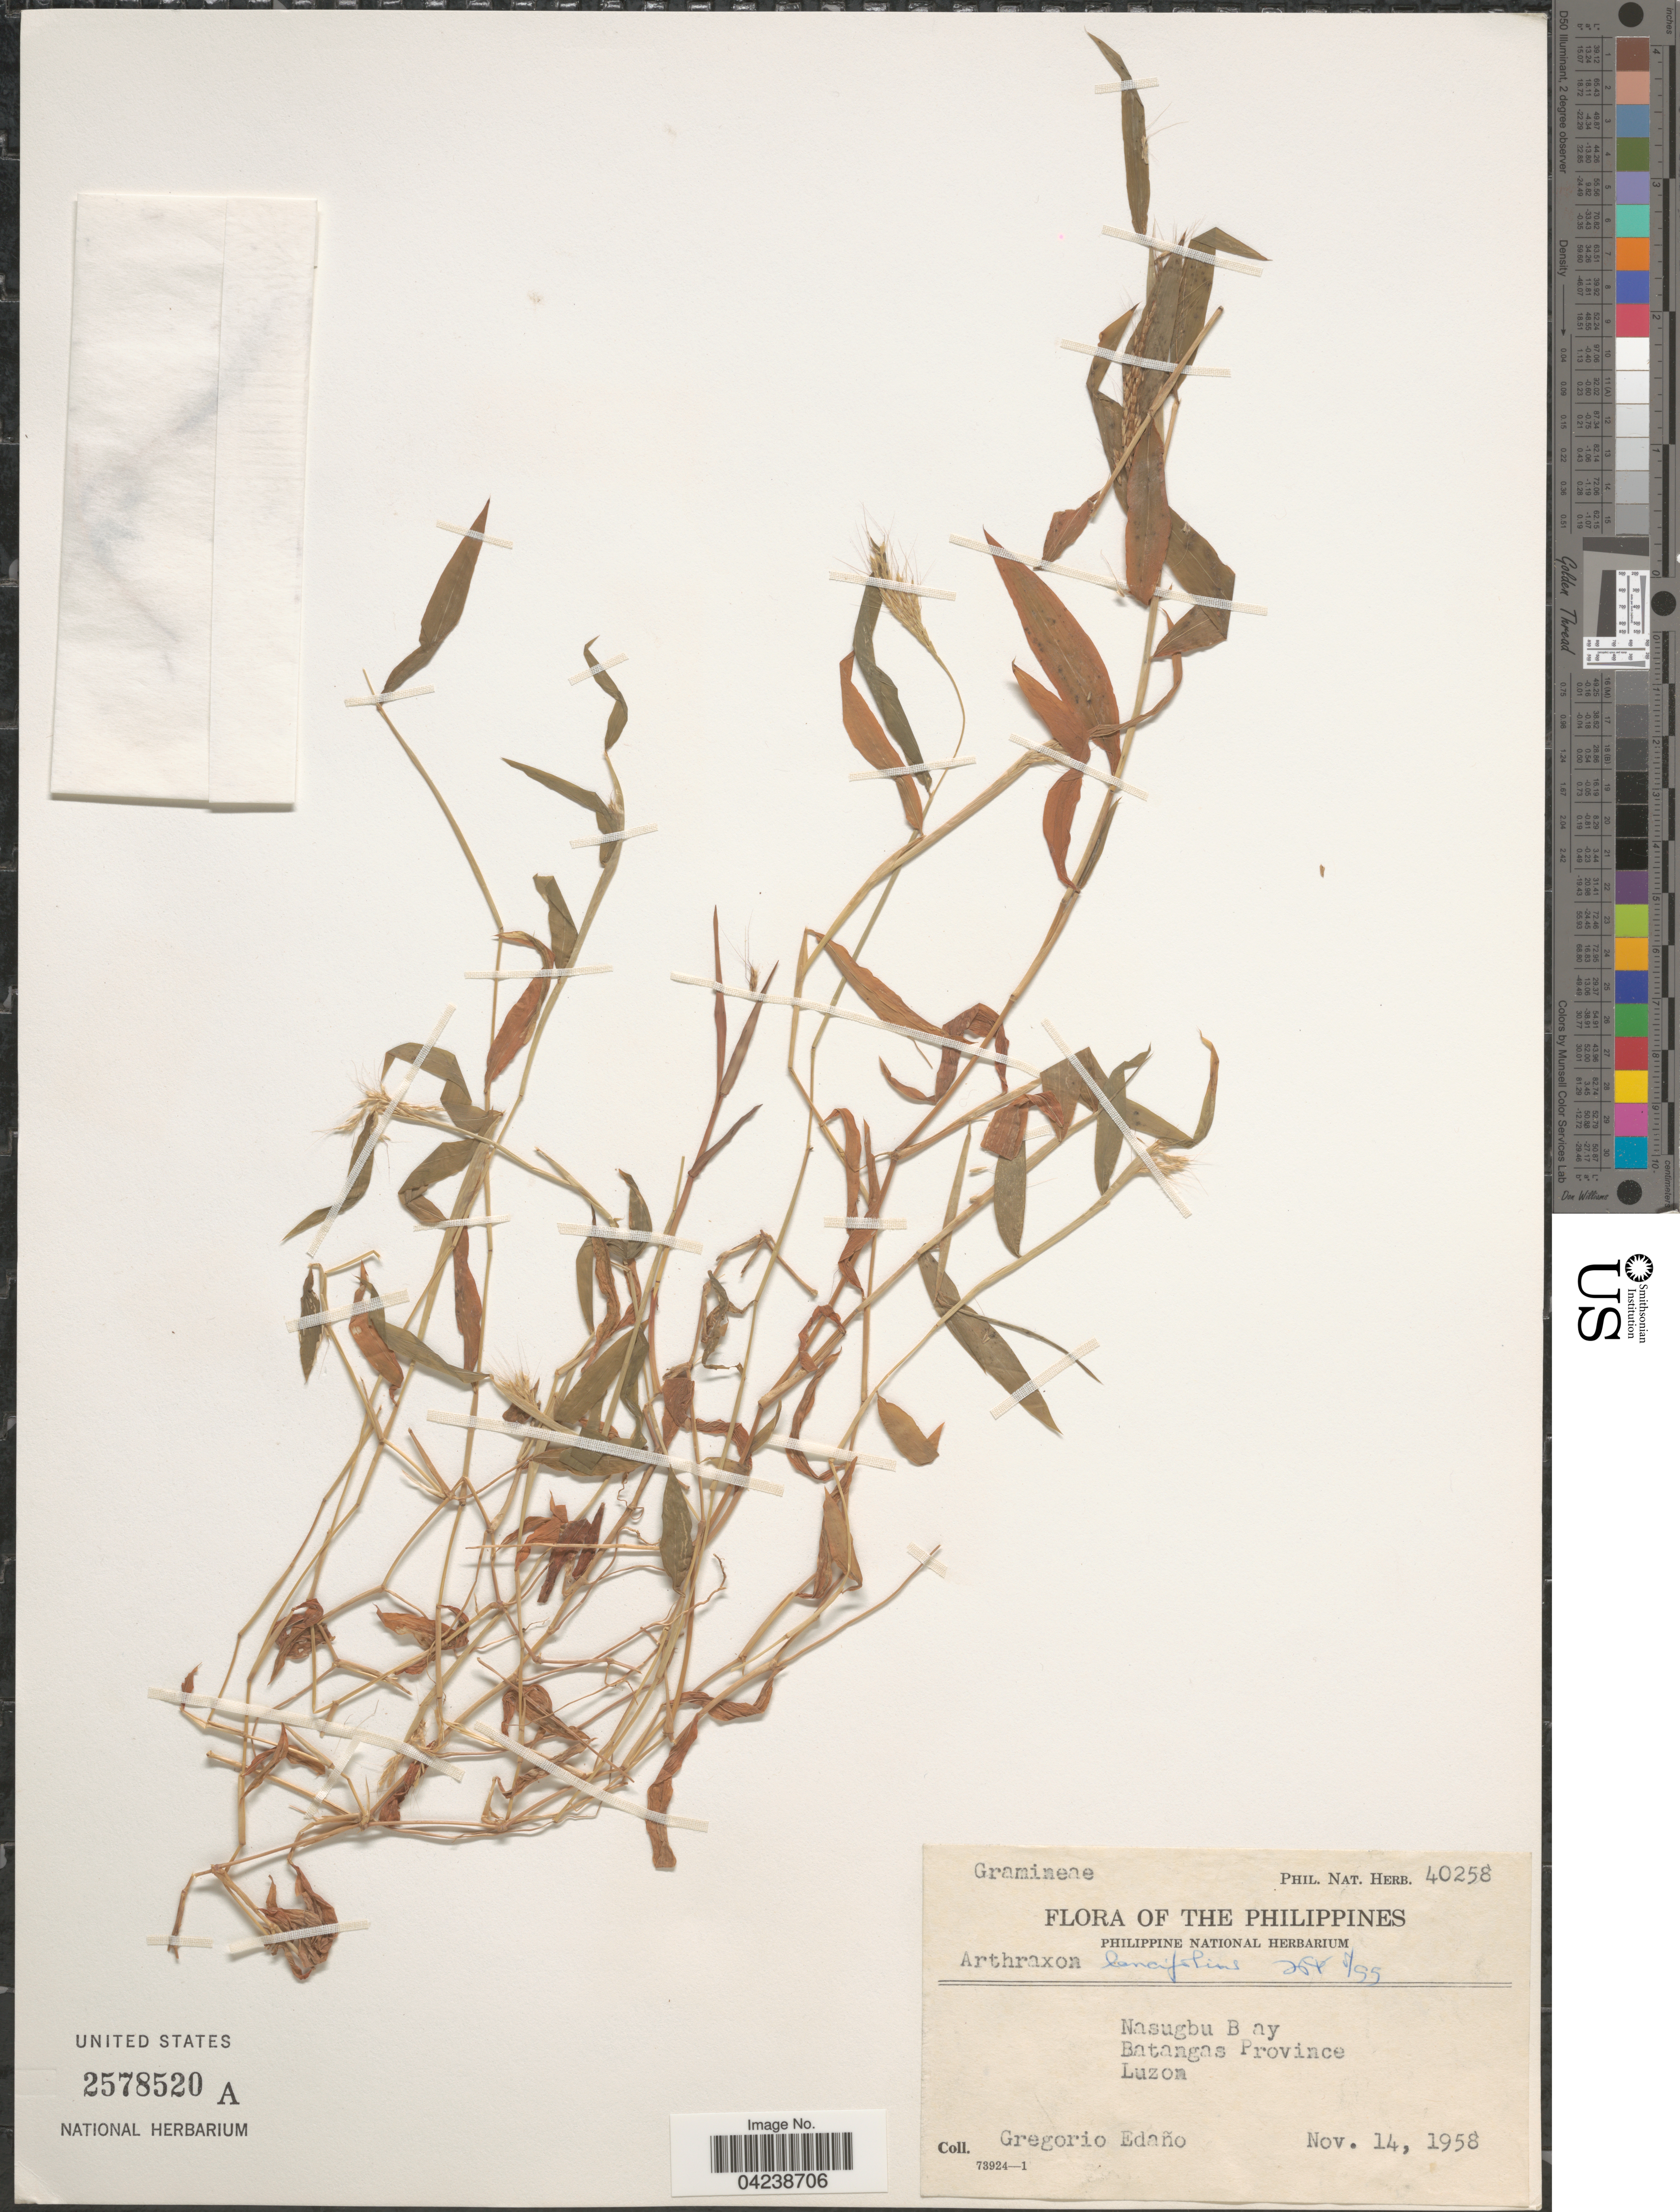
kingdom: Plantae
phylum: Tracheophyta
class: Liliopsida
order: Poales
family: Poaceae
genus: Arthraxon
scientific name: Arthraxon lancifolius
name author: (Trin.) Hochst.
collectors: G. E. Edaño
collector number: Phil. Nat. Herb. 40258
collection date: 1958-11-14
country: Philippines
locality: Nasugbu Bay. Batangas Province. Luzon.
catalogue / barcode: US 2578520A